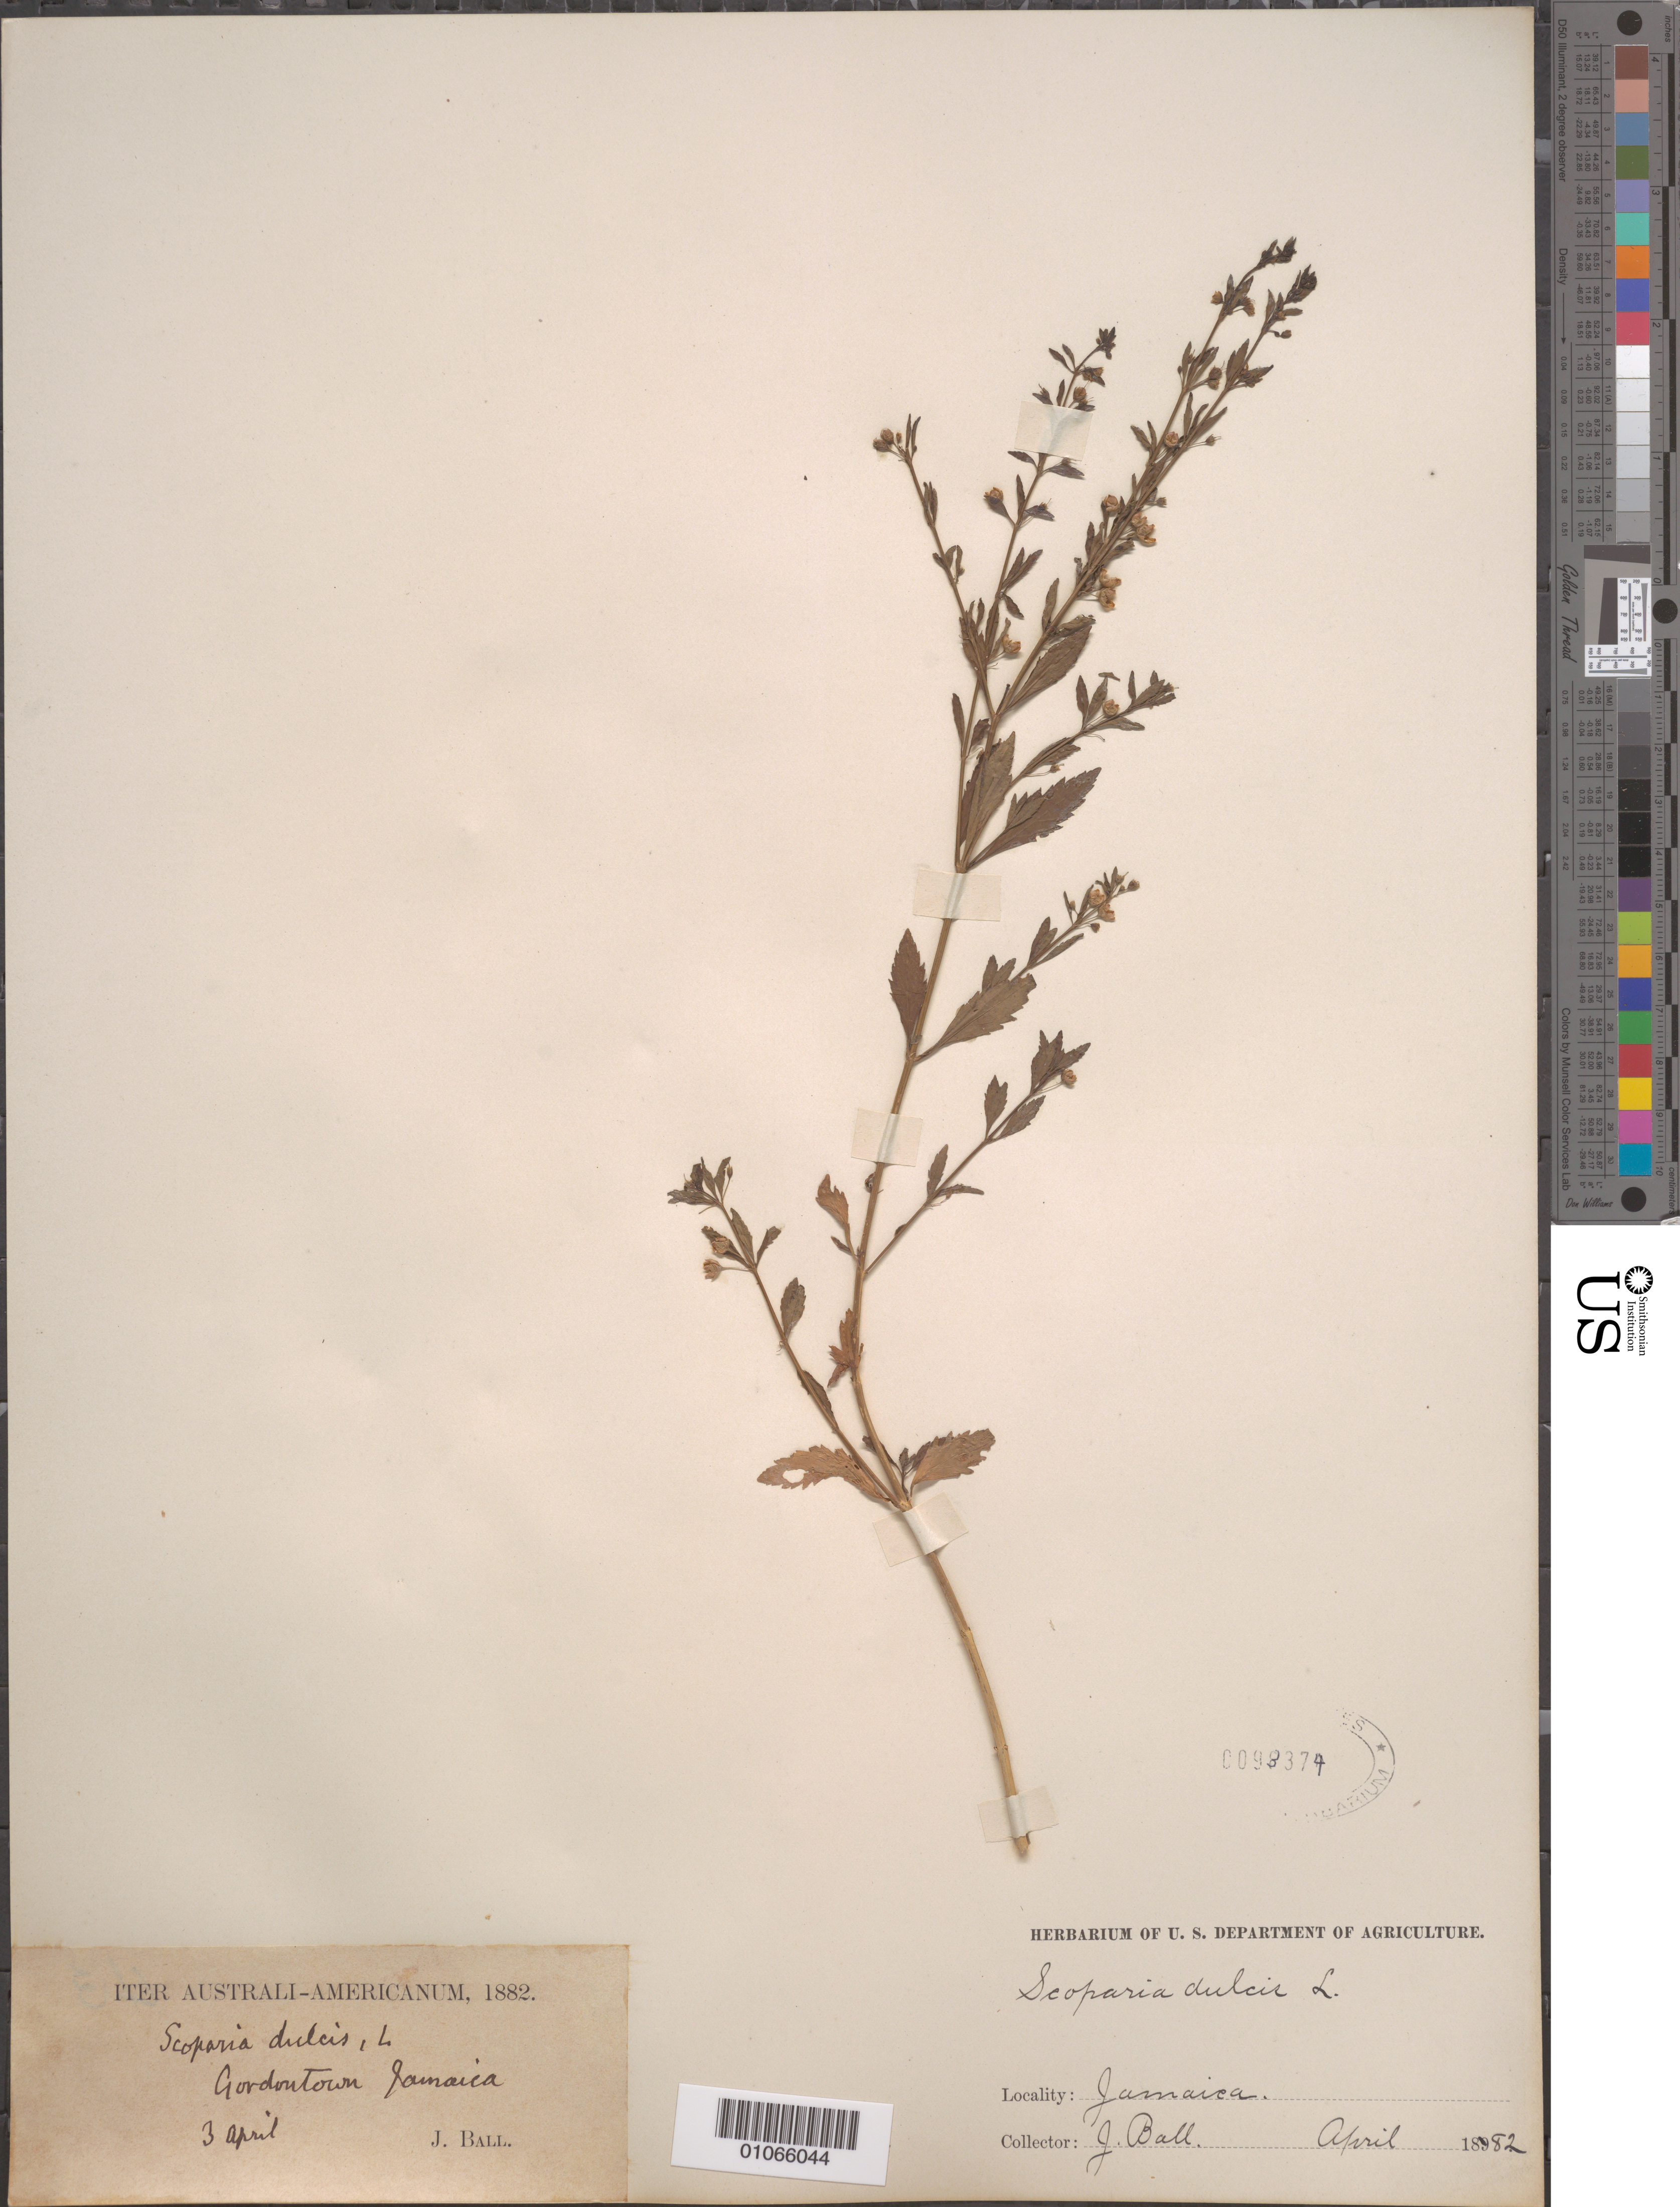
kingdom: Plantae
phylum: Tracheophyta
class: Magnoliopsida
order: Lamiales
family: Plantaginaceae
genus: Scoparia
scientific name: Scoparia dulcis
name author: L.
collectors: J. Ball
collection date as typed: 01 Apr 1882 to 30 Apr 1882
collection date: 1882-04-01/1882-04-30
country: Jamaica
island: Jamaica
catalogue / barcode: US 98374